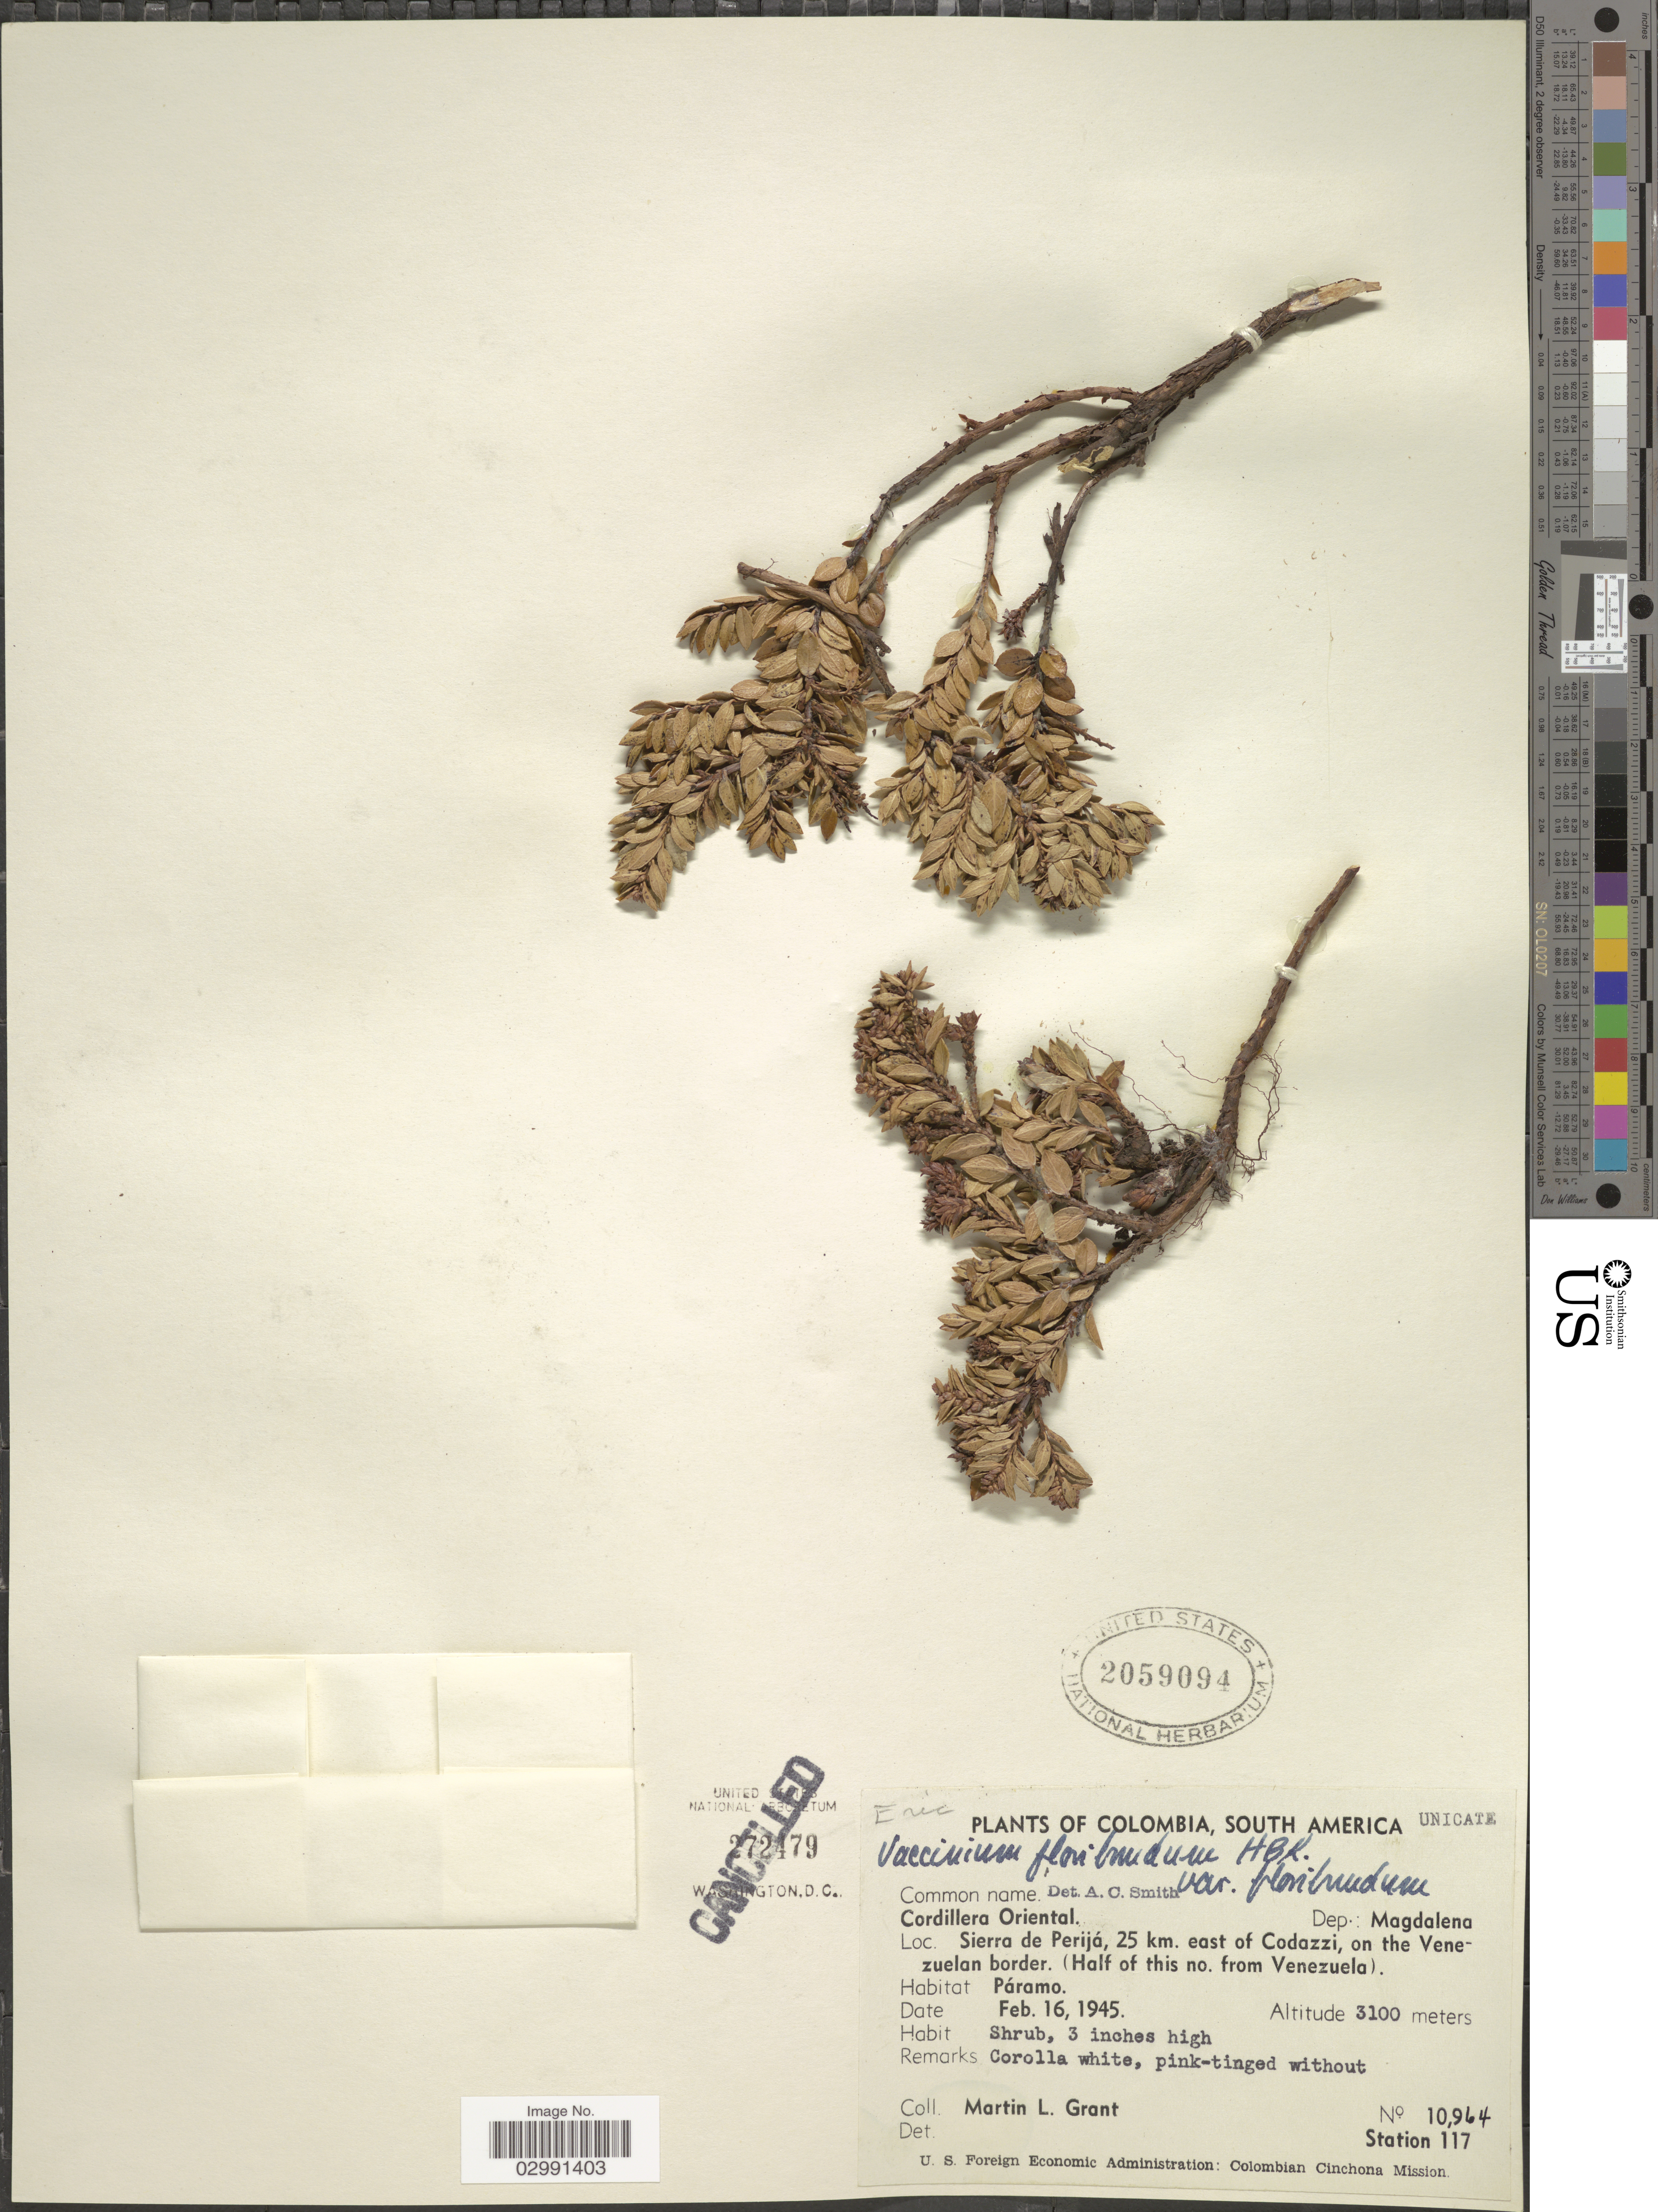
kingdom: Plantae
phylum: Tracheophyta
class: Magnoliopsida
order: Ericales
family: Ericaceae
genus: Vaccinium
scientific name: Vaccinium floribundum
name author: Kunth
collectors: M. L. Grant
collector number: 10964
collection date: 1945-02-16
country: Colombia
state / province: Magdalena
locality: South America. Cordillera Oriental. Dep.: Magdalena. Sierra de Perijá, 25 km. east of Codazzi, on the Venezuelan border. (Half of this no. from Venezuela). Páramo.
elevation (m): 3100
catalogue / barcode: US 2059094